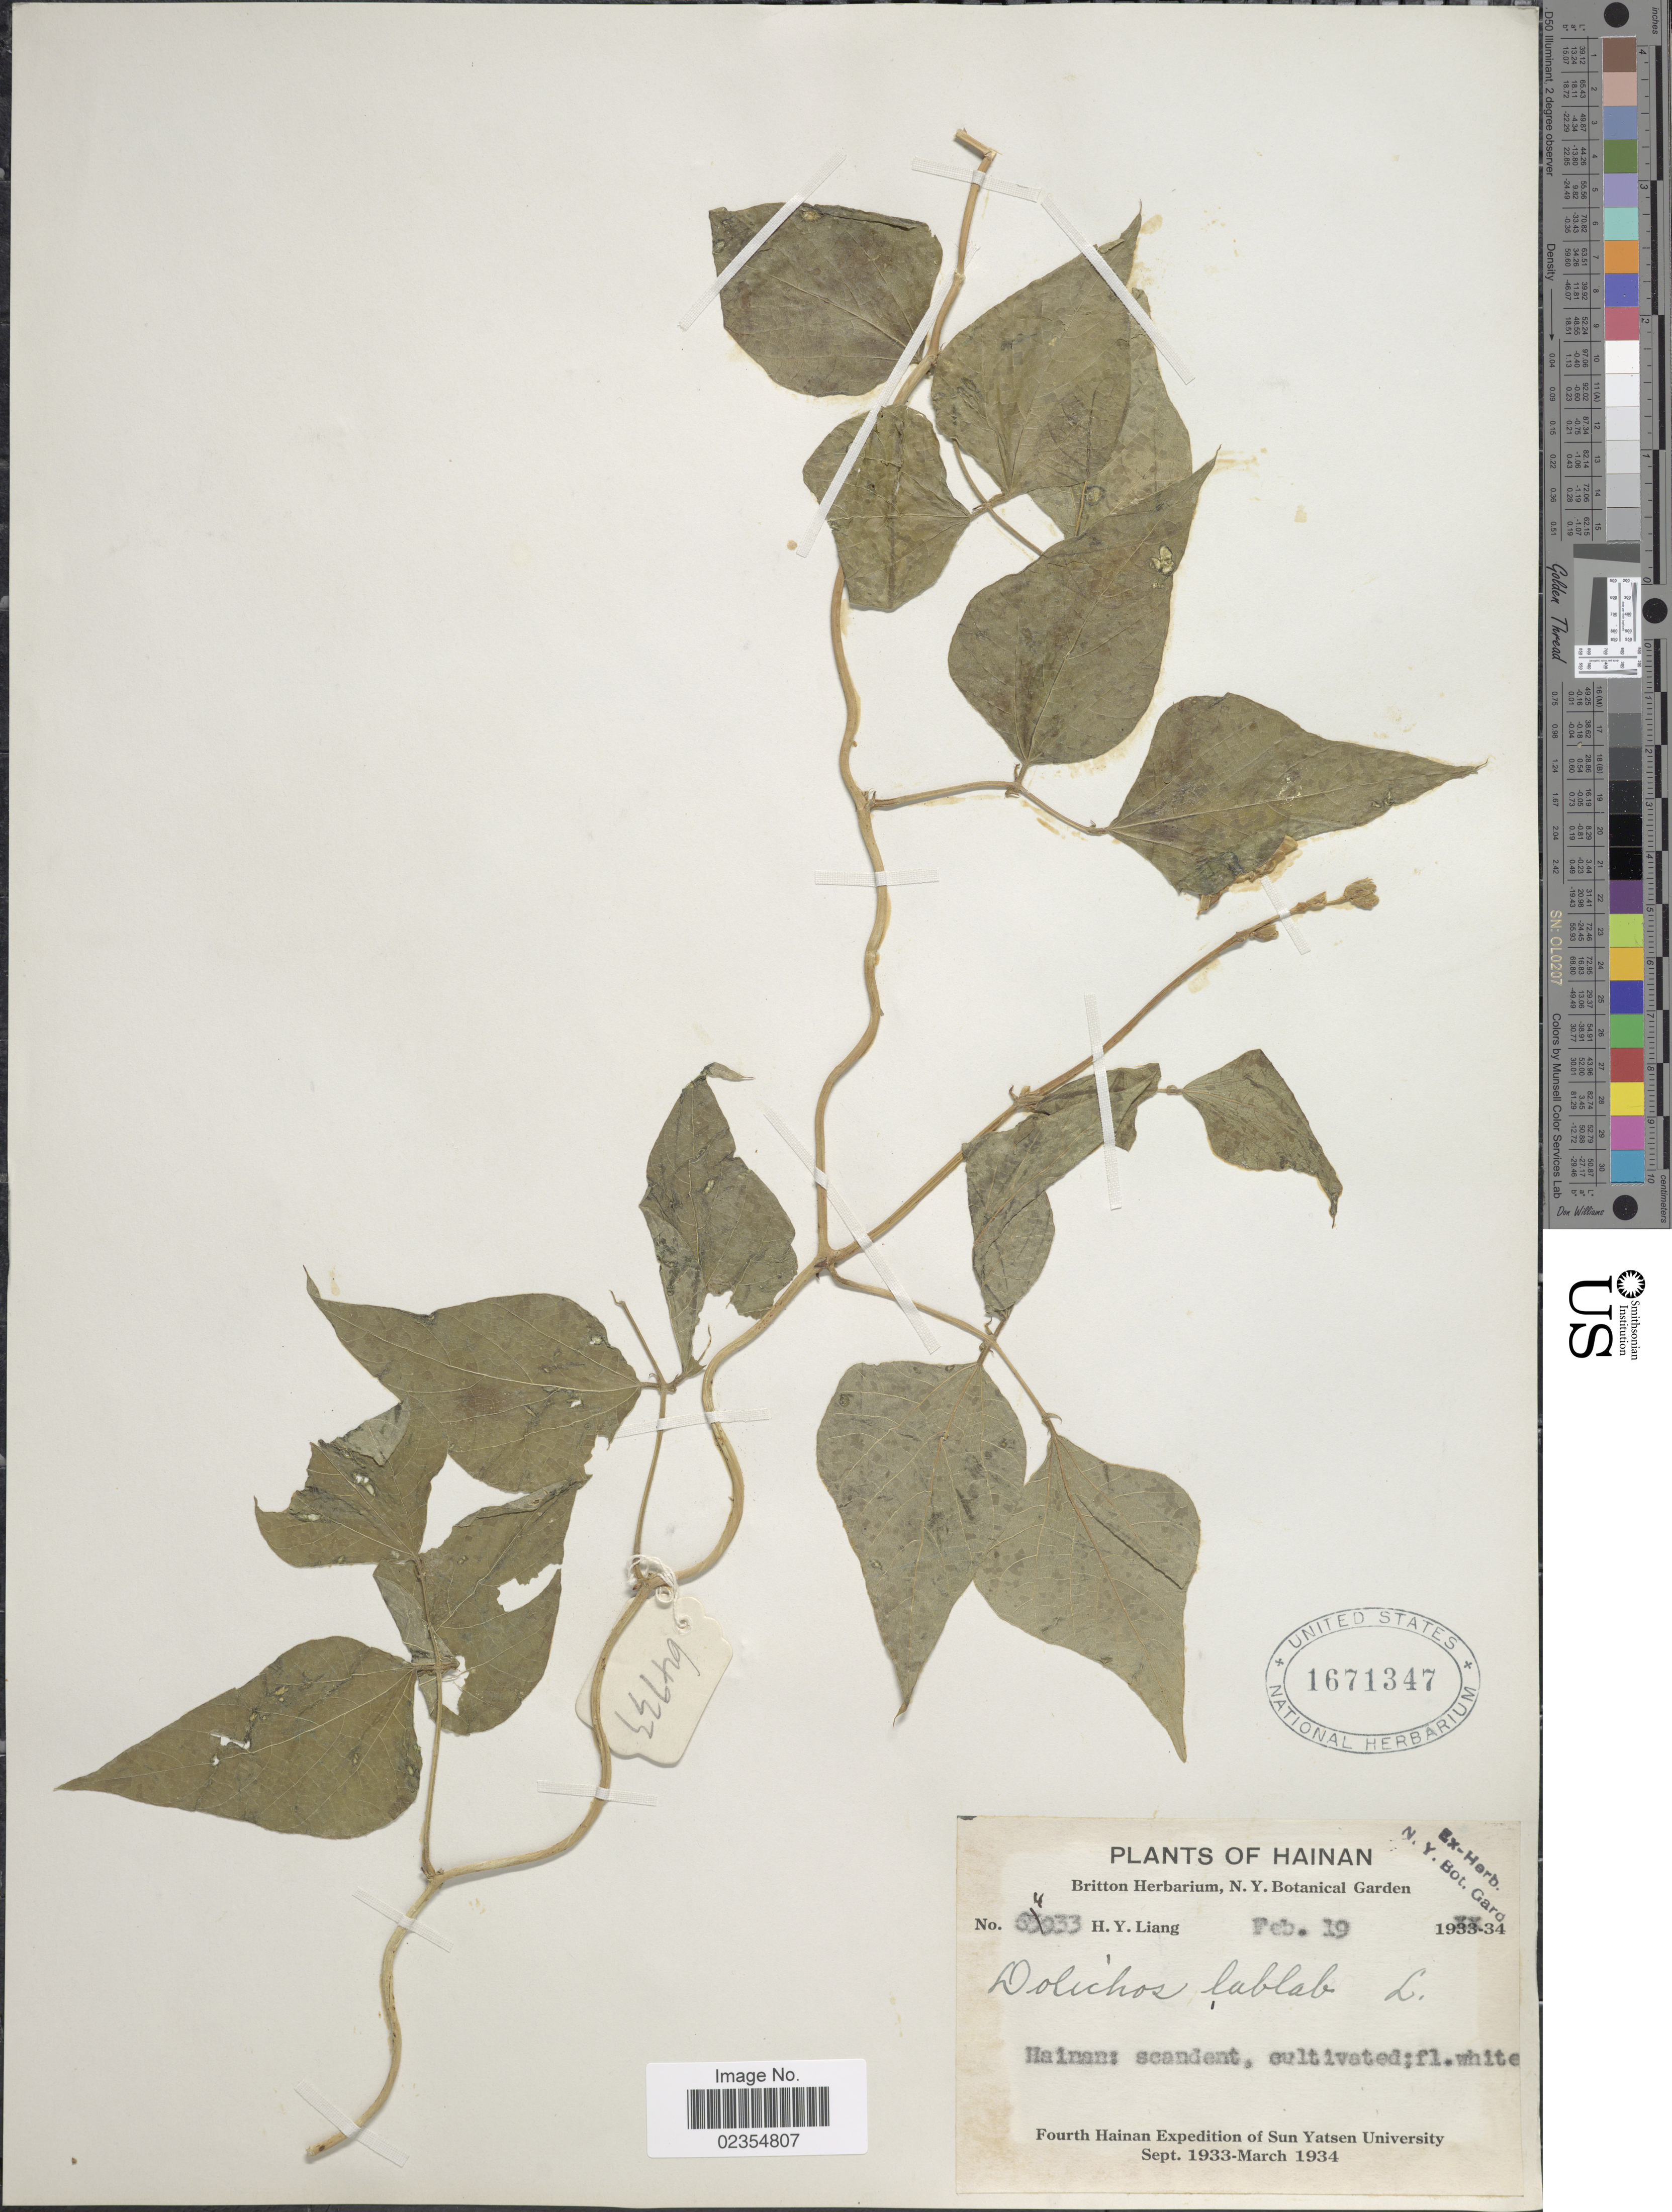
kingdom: Plantae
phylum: Tracheophyta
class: Magnoliopsida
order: Fabales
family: Fabaceae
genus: Lablab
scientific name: Lablab purpureus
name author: (L.) Sweet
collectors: H. Y. Liang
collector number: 54933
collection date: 1934-02-19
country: China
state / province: Hainan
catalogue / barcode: US 1671347